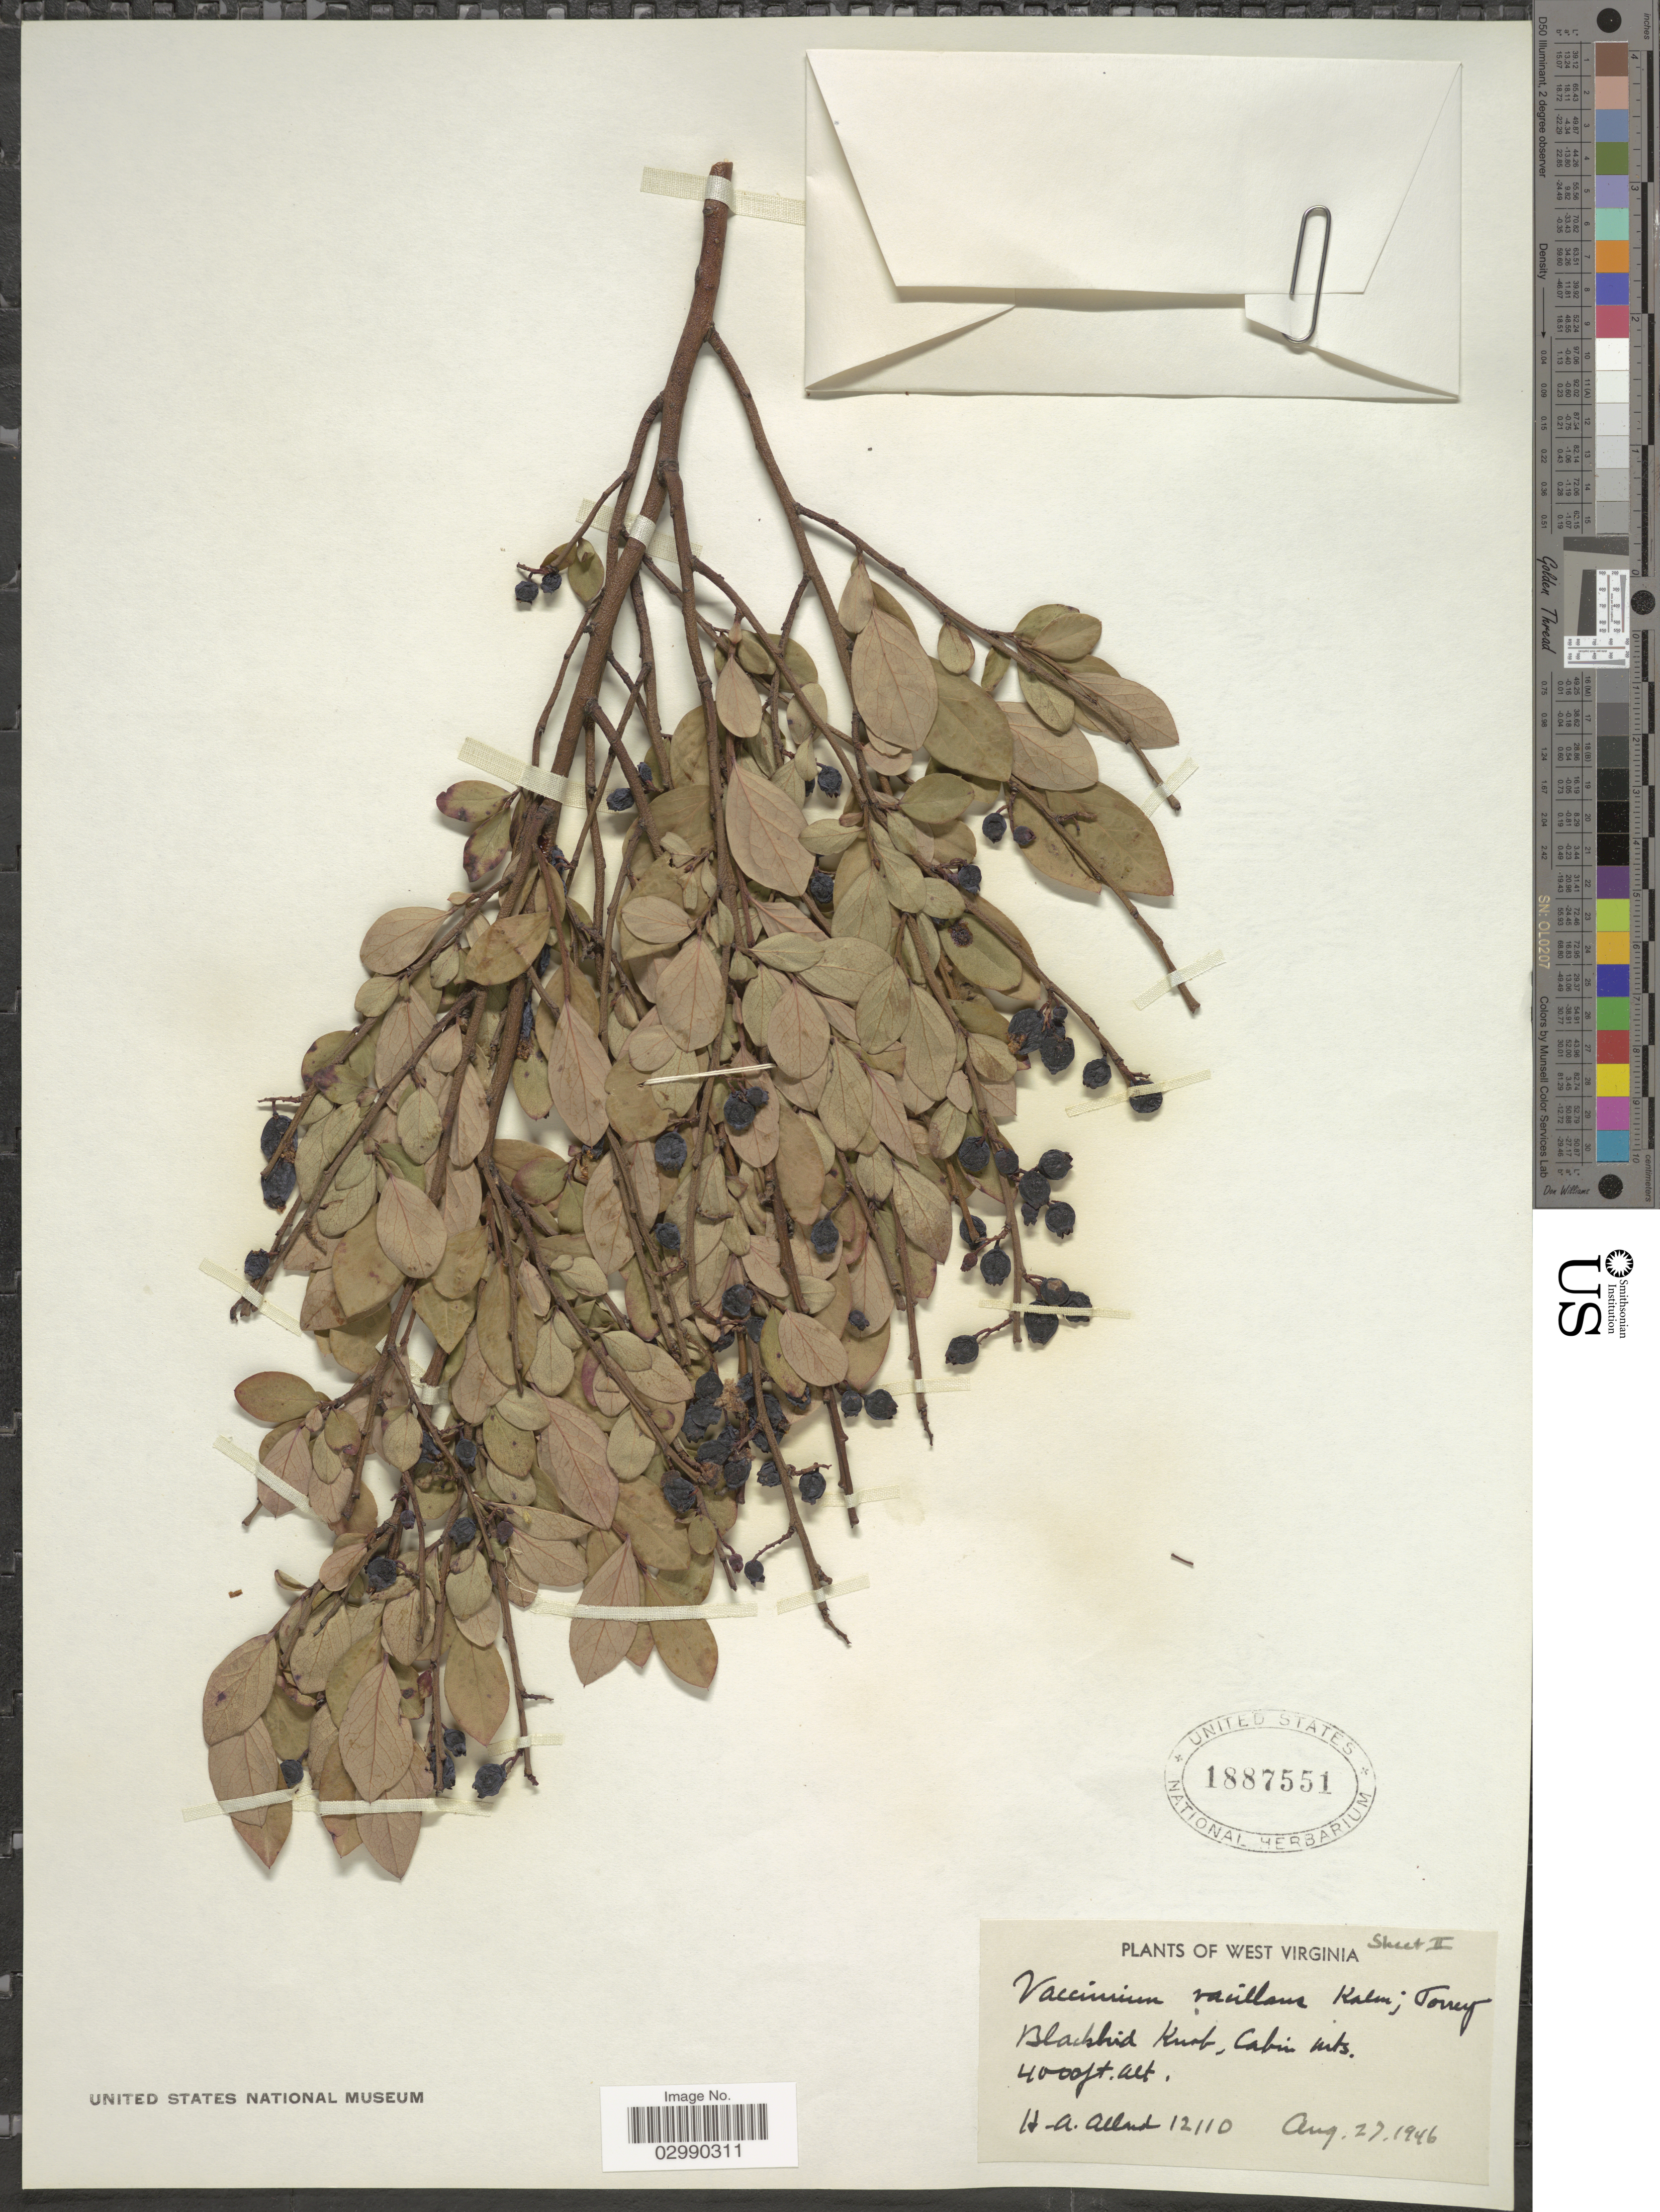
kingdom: Plantae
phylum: Tracheophyta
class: Magnoliopsida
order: Ericales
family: Ericaceae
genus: Vaccinium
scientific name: Vaccinium vacillans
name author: Kalm ex Torr.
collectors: H. A. Allard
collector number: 12110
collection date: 1946-08-27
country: United States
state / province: West Virginia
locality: Blackbird Knob, Cabin mts.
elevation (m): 1219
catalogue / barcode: US 1887551